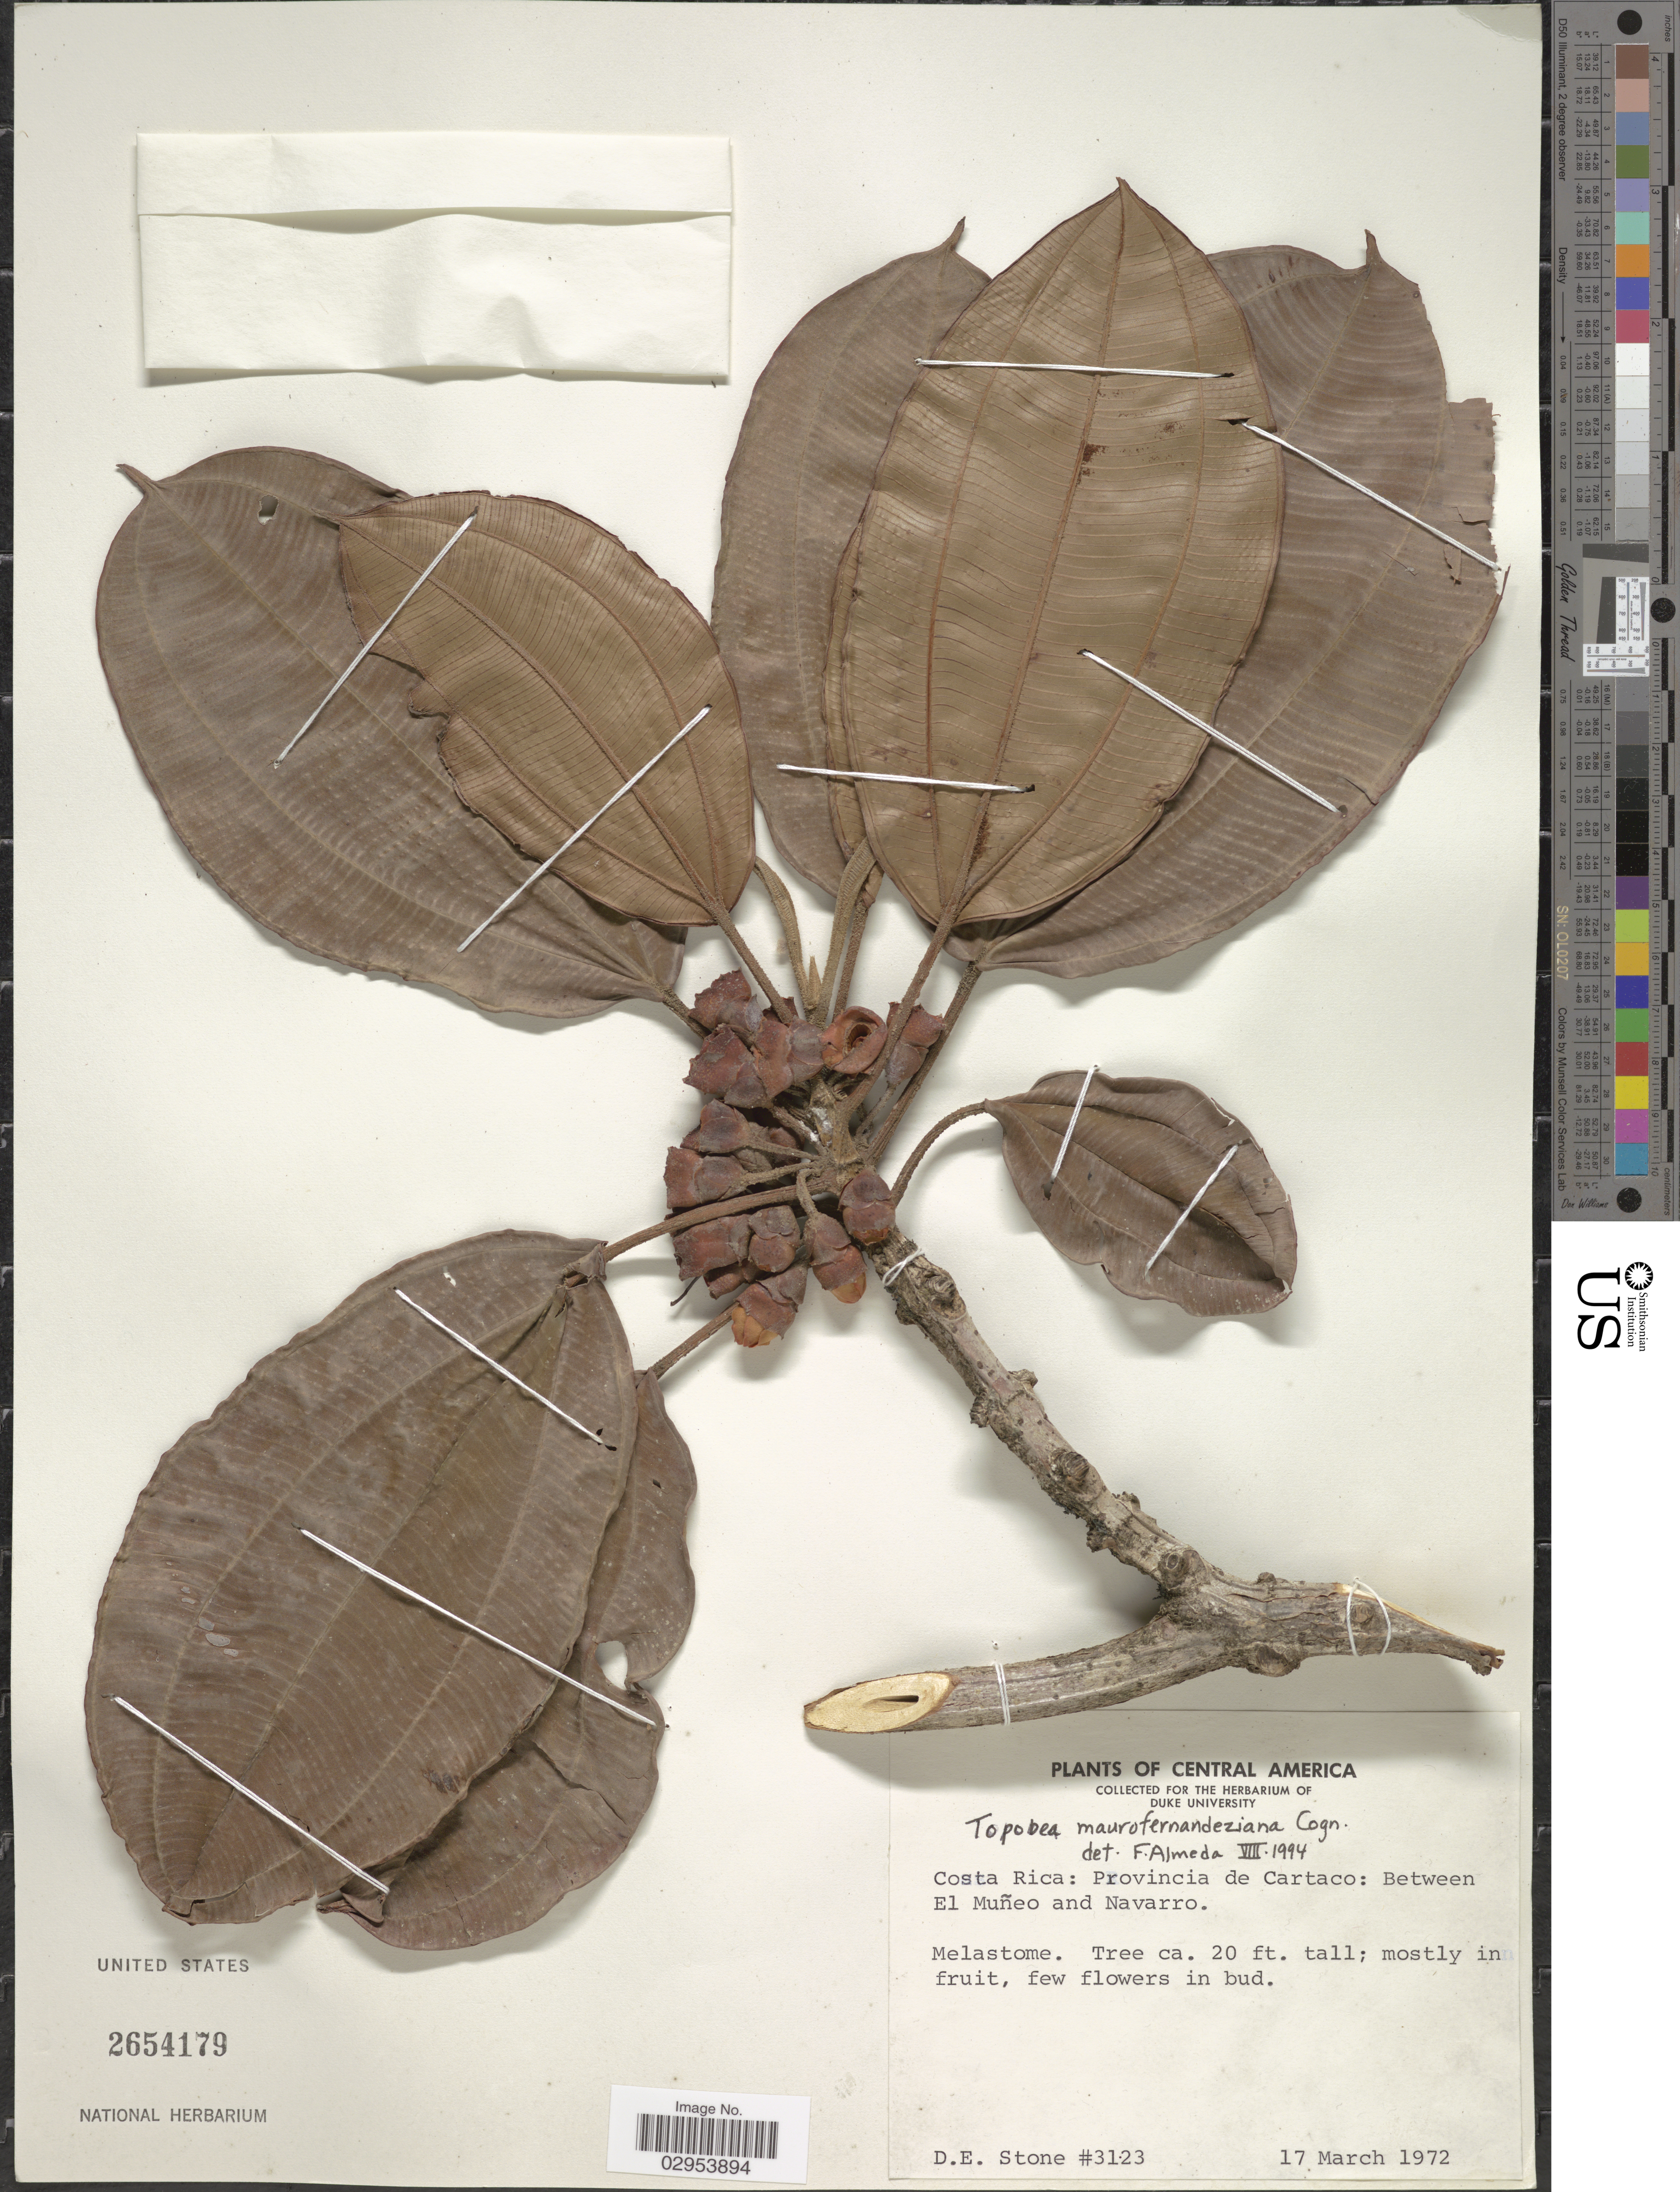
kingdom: Plantae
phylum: Tracheophyta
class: Magnoliopsida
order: Myrtales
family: Melastomataceae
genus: Topobea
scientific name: Topobea maurofernandeziana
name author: Cogn.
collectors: D. E. Stone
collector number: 3123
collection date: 1972-03-17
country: Costa Rica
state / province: Cartago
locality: Between El Muñeo and Navarro.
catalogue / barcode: US 2654179